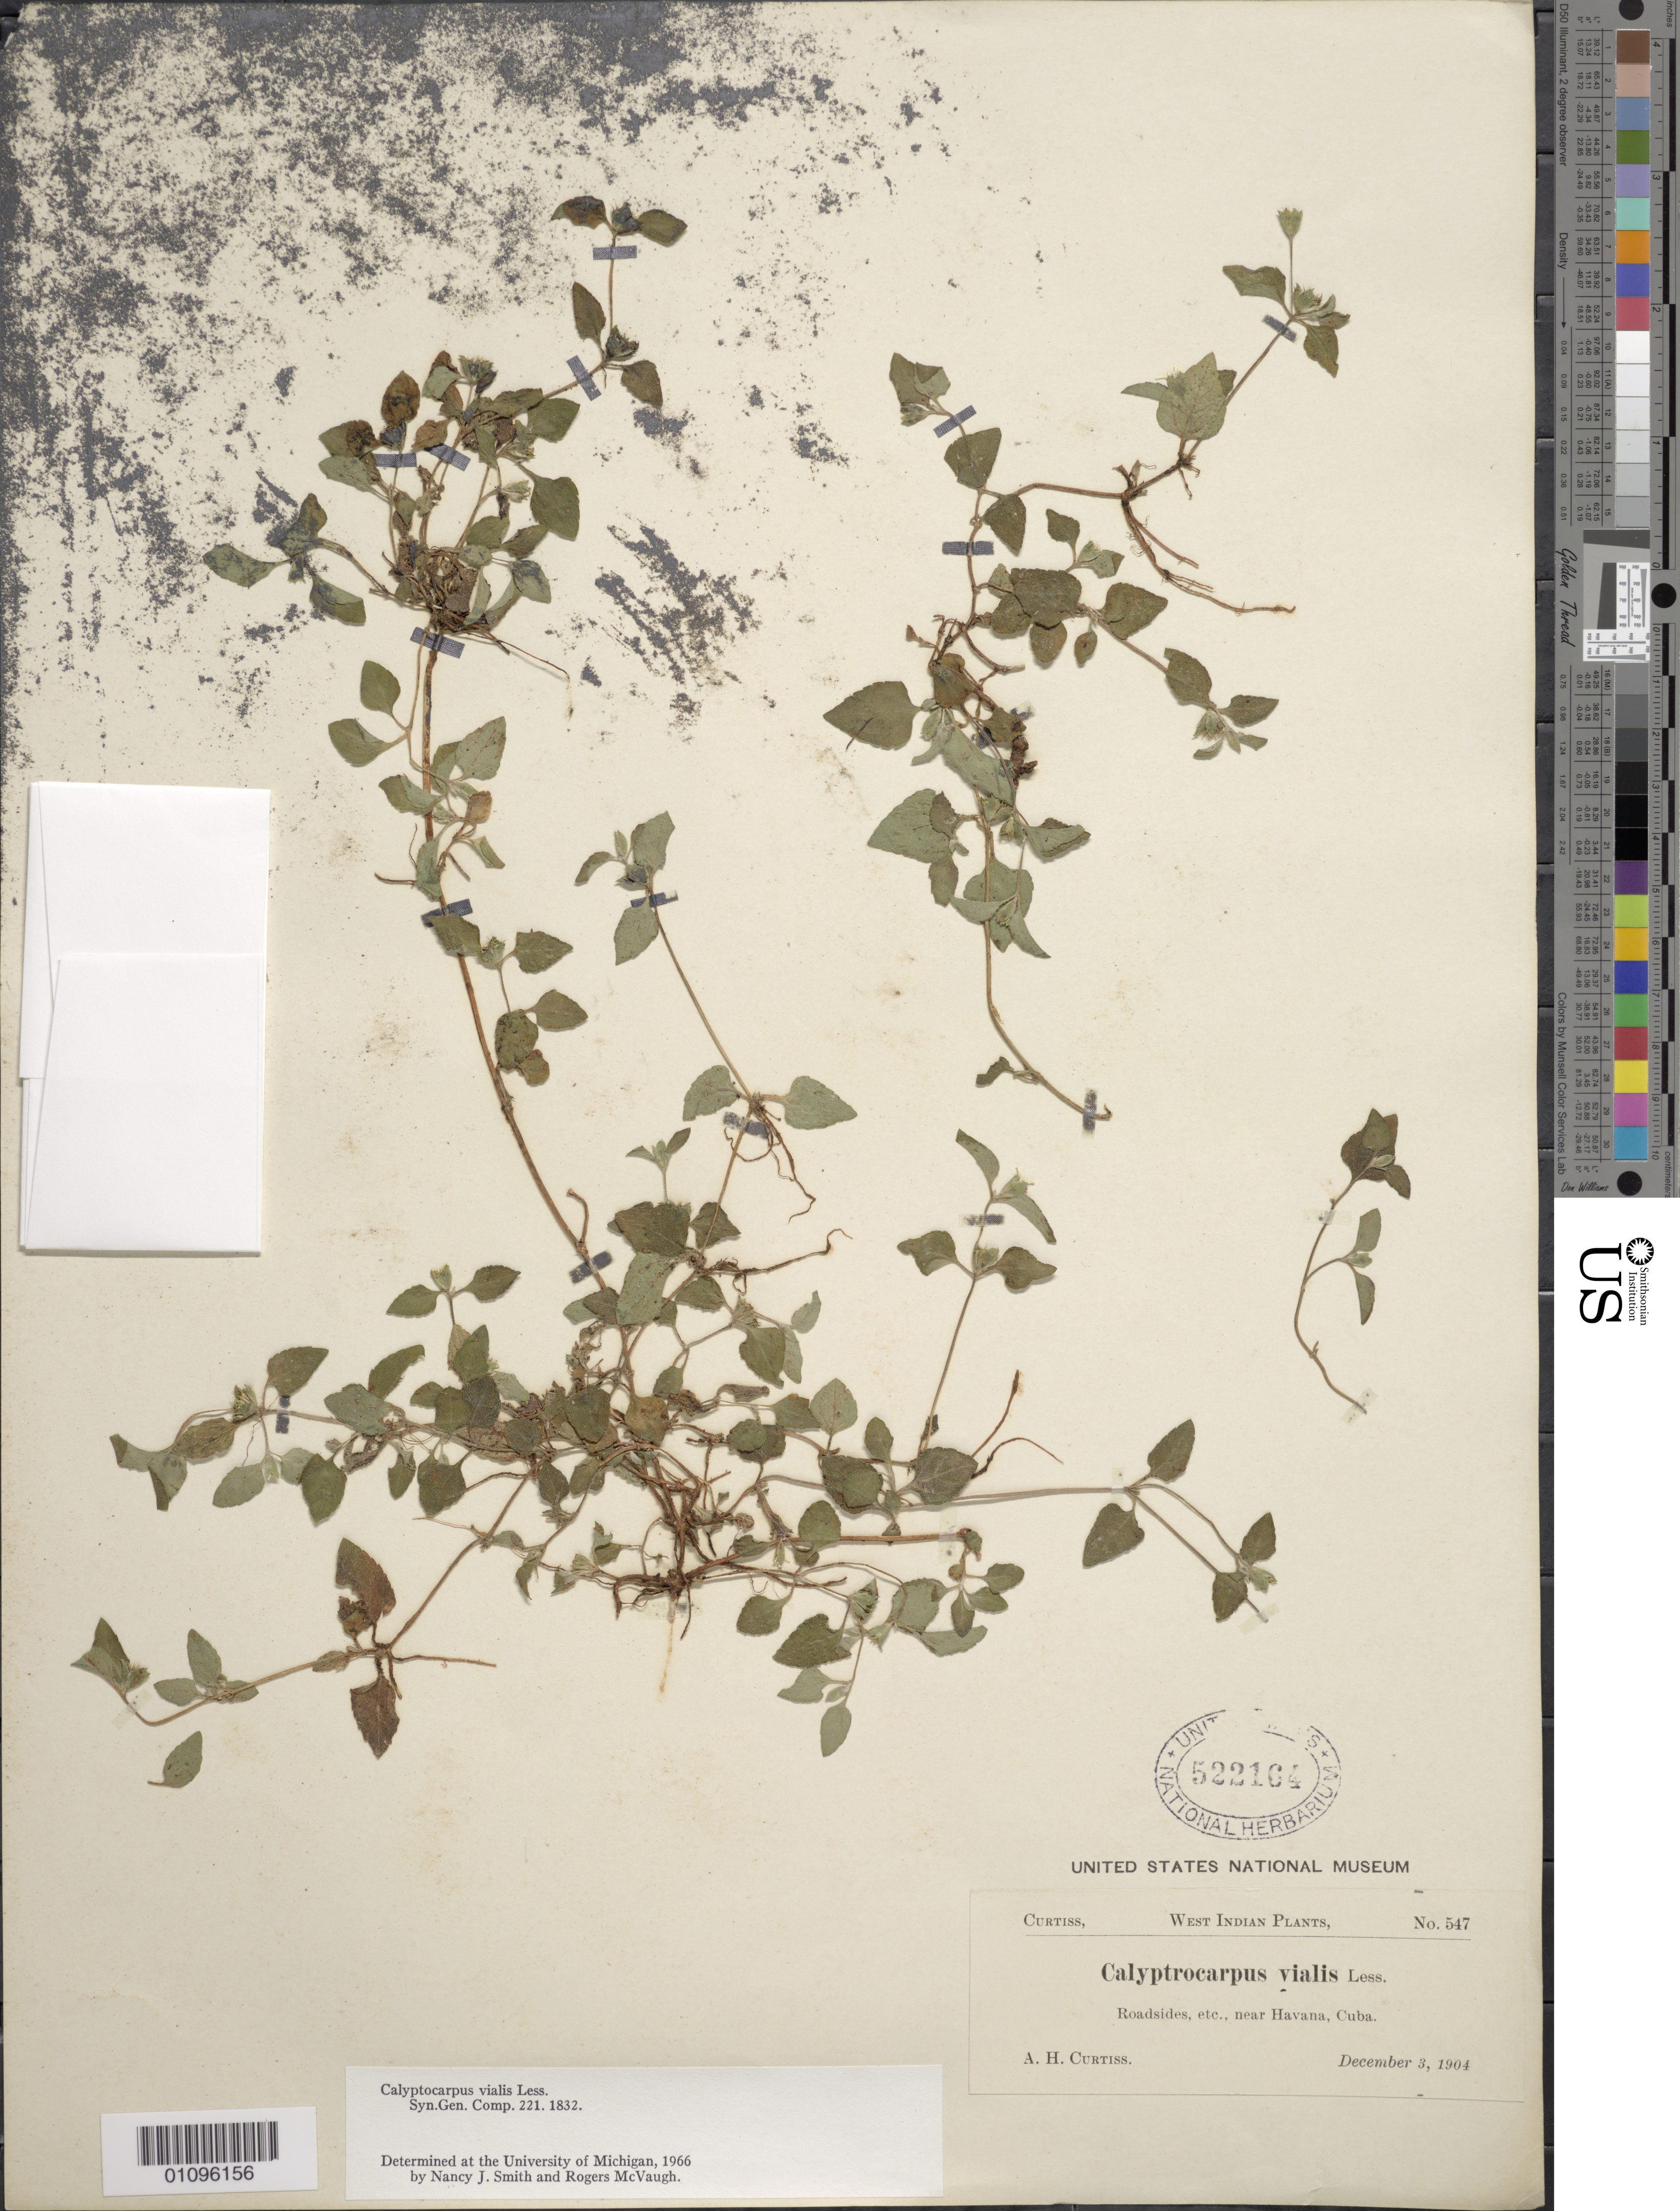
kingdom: Plantae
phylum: Tracheophyta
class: Magnoliopsida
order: Asterales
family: Asteraceae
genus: Calyptocarpus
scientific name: Calyptocarpus vialis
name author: Less.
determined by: Smith, N. J.; McVaugh, R.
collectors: A. H. Curtiss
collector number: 547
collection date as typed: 03 Dec 1904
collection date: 1904-12-03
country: Cuba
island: Cuba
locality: Havana, near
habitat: Roadsides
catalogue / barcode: US 522164